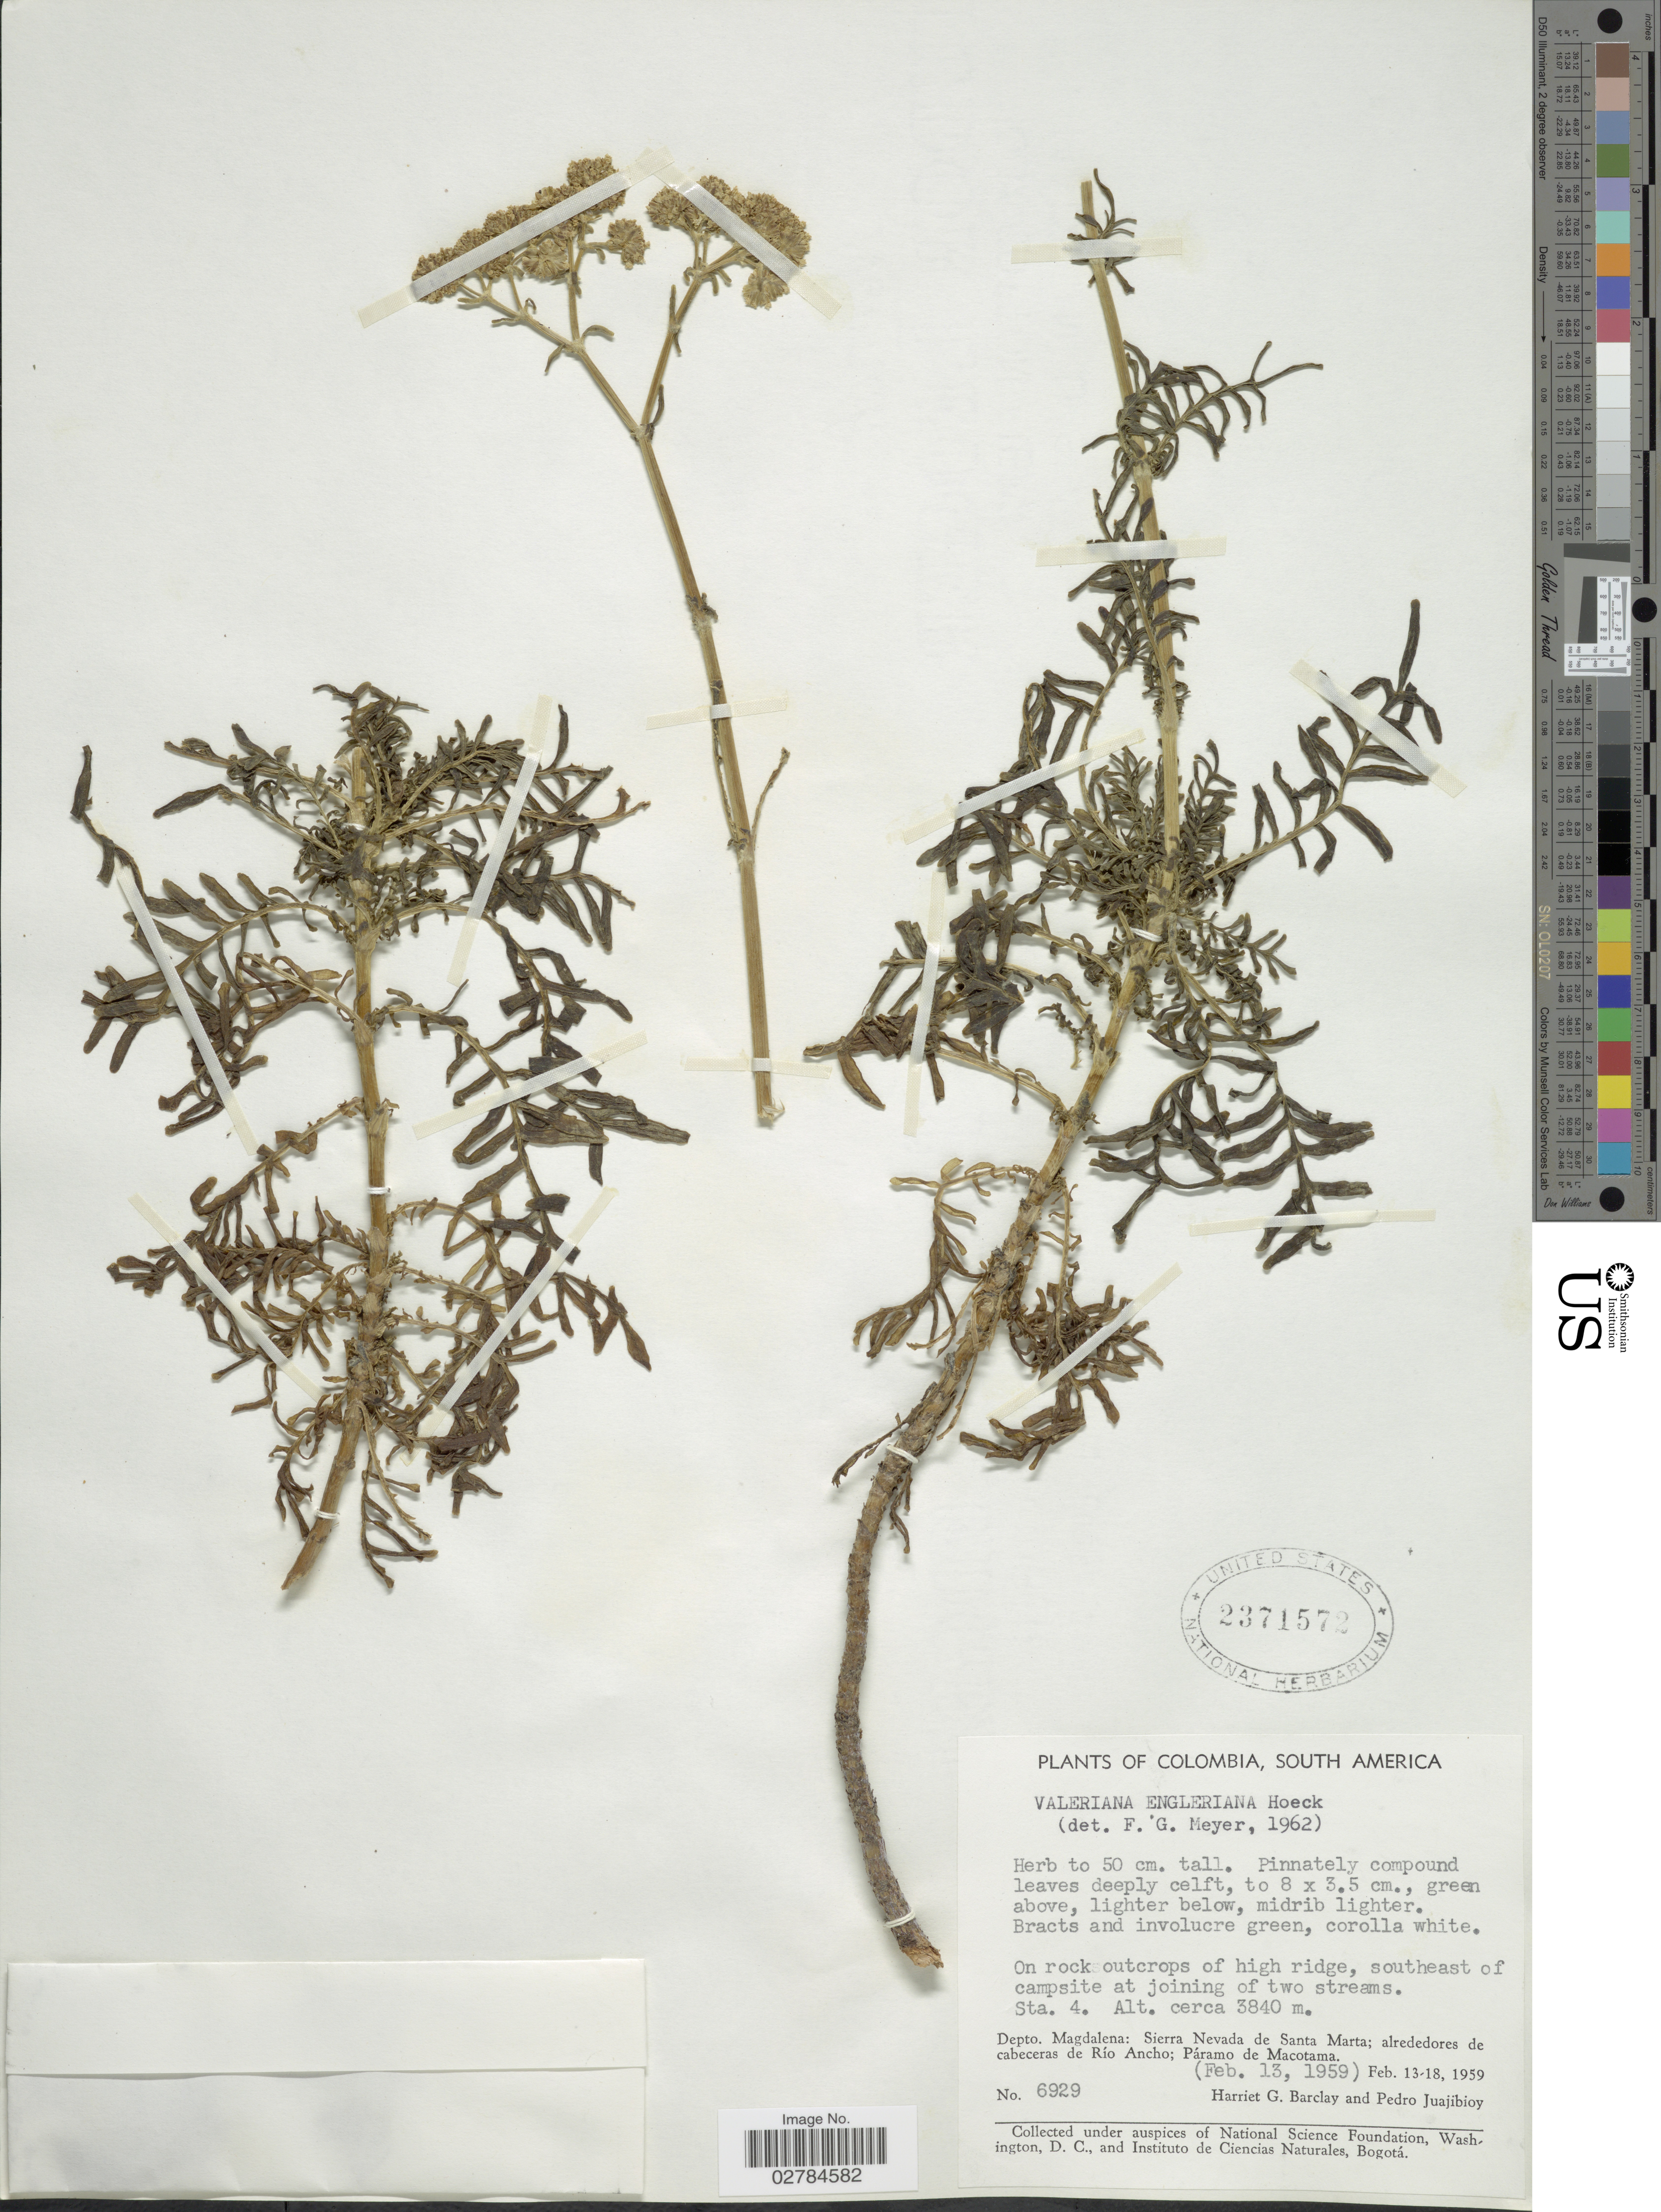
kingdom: Plantae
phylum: Tracheophyta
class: Magnoliopsida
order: Dipsacales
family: Caprifoliaceae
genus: Valeriana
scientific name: Valeriana engleriana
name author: Höck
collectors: H. G. Barclay & P. Juajibioy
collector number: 6929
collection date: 1959-02-13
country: Colombia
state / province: Magdalena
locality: Southeast of campsite at joining of two streams. Sta. 4. Depto. Magdalena: Sierra Nevada de Santa Marta; alrededores de cabeceras de Río Ancho; Páramo de Macotama.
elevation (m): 3840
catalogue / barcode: US 2371572